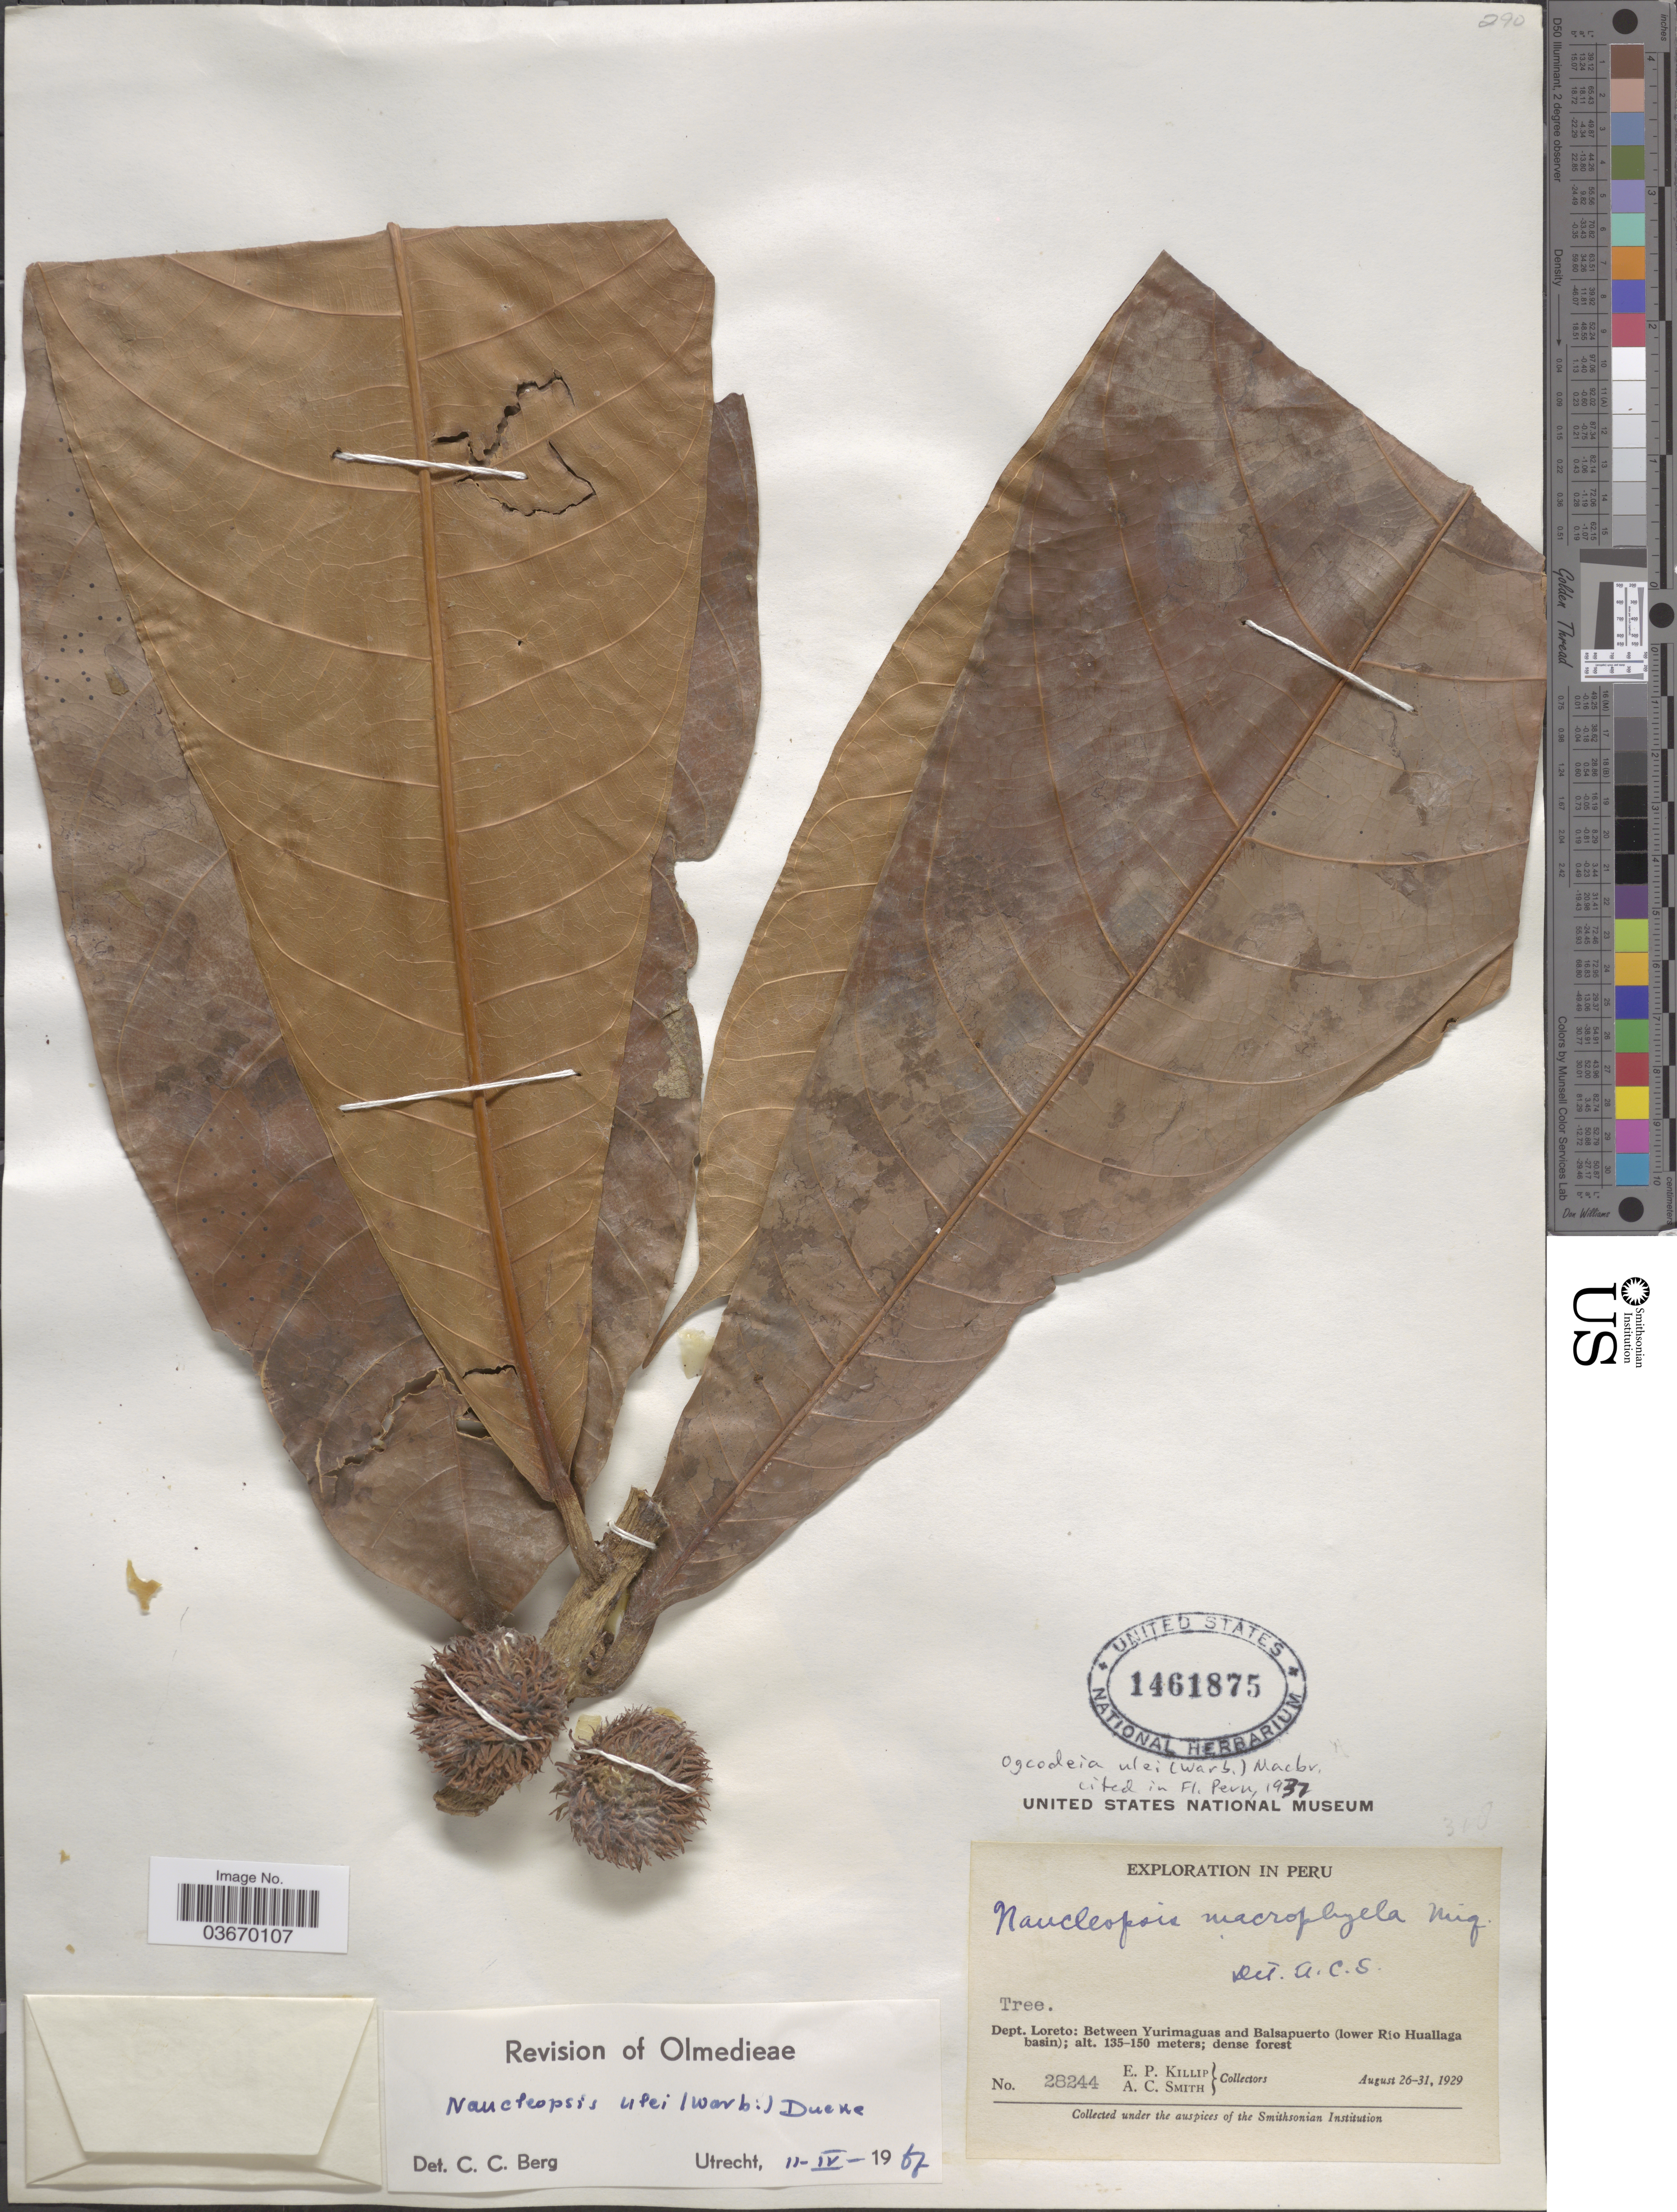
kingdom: Plantae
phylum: Tracheophyta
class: Magnoliopsida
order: Rosales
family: Moraceae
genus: Naucleopsis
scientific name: Naucleopsis ulei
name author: (Warb.) Ducke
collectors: E. P. Killip & A. C. Smith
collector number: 28244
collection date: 1929-08-26/1929-08-31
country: Peru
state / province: Loreto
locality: Dept. Loreto: Between Yurimaguas and Balsapuerto (lower Rio Huallaga basin).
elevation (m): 135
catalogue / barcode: US 1461875